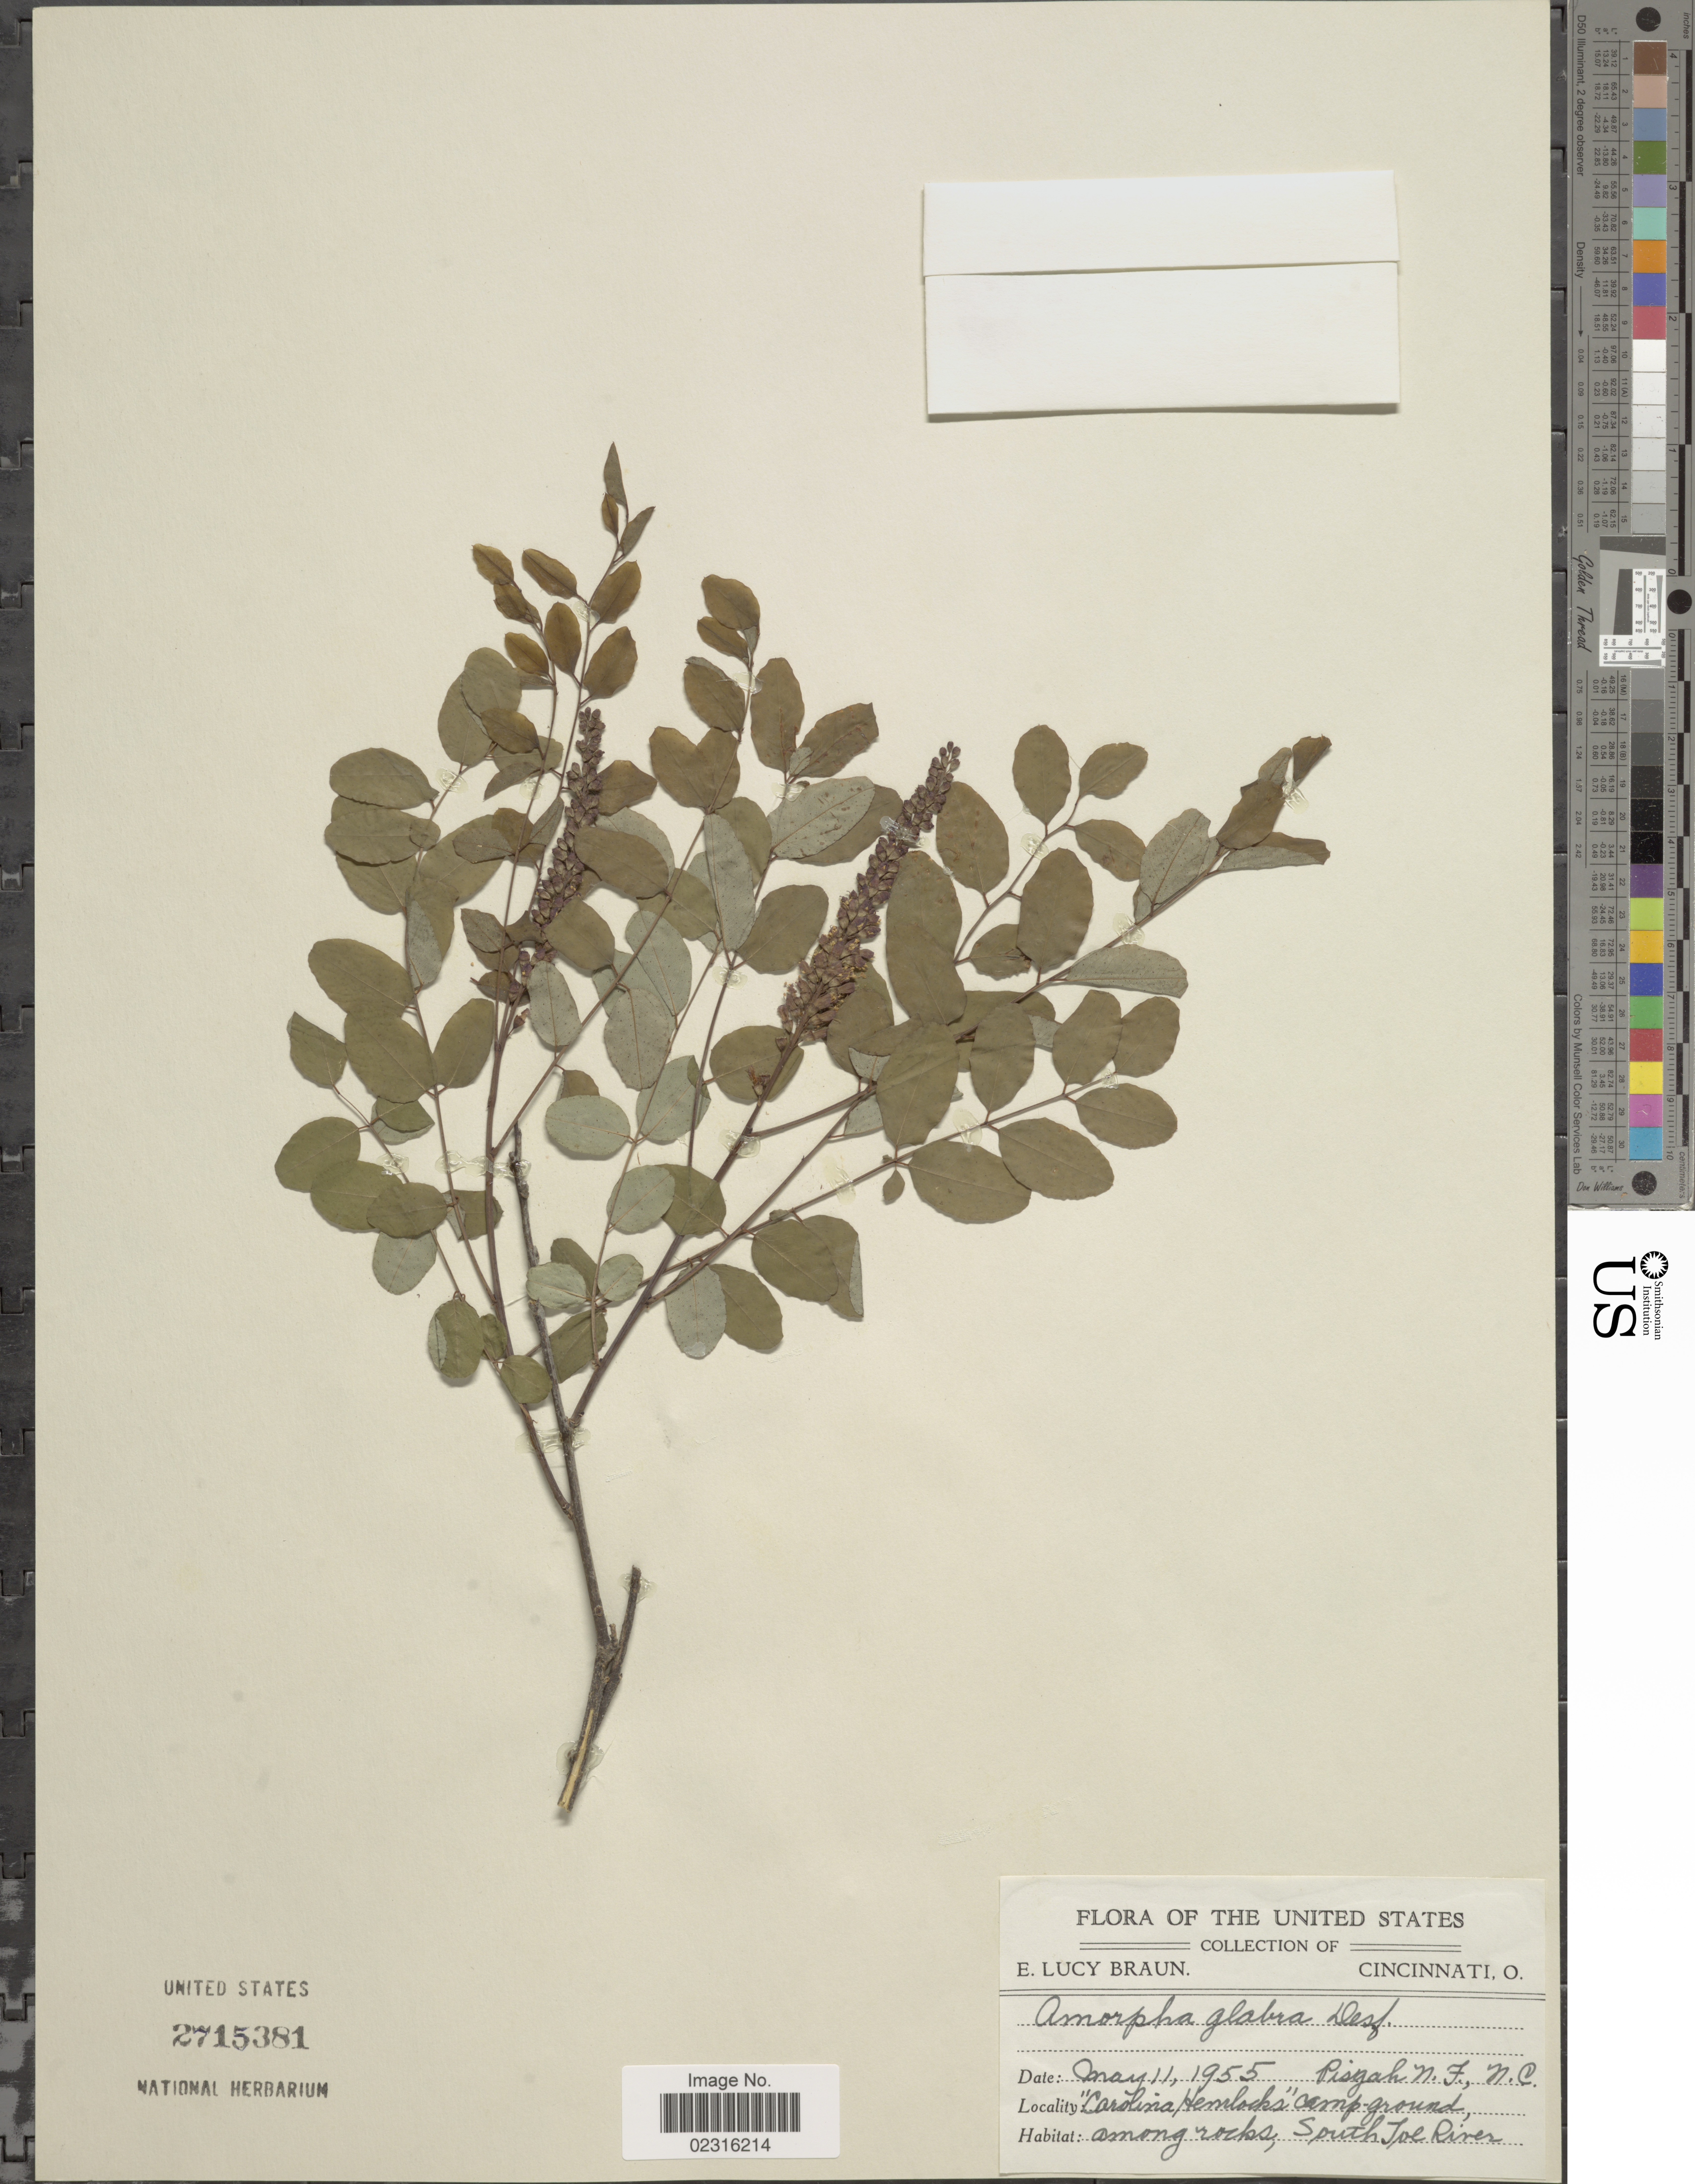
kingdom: Plantae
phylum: Tracheophyta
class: Magnoliopsida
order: Fabales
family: Fabaceae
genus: Amorpha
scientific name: Amorpha glabra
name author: (Pers.) Poir.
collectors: E. L. Braun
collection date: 1955-05-11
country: United States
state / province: North Carolina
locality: Pisgah N. F. , "Carolina Hemlocks"camp ground, among rocks, South Joe River.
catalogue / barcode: US 2715381